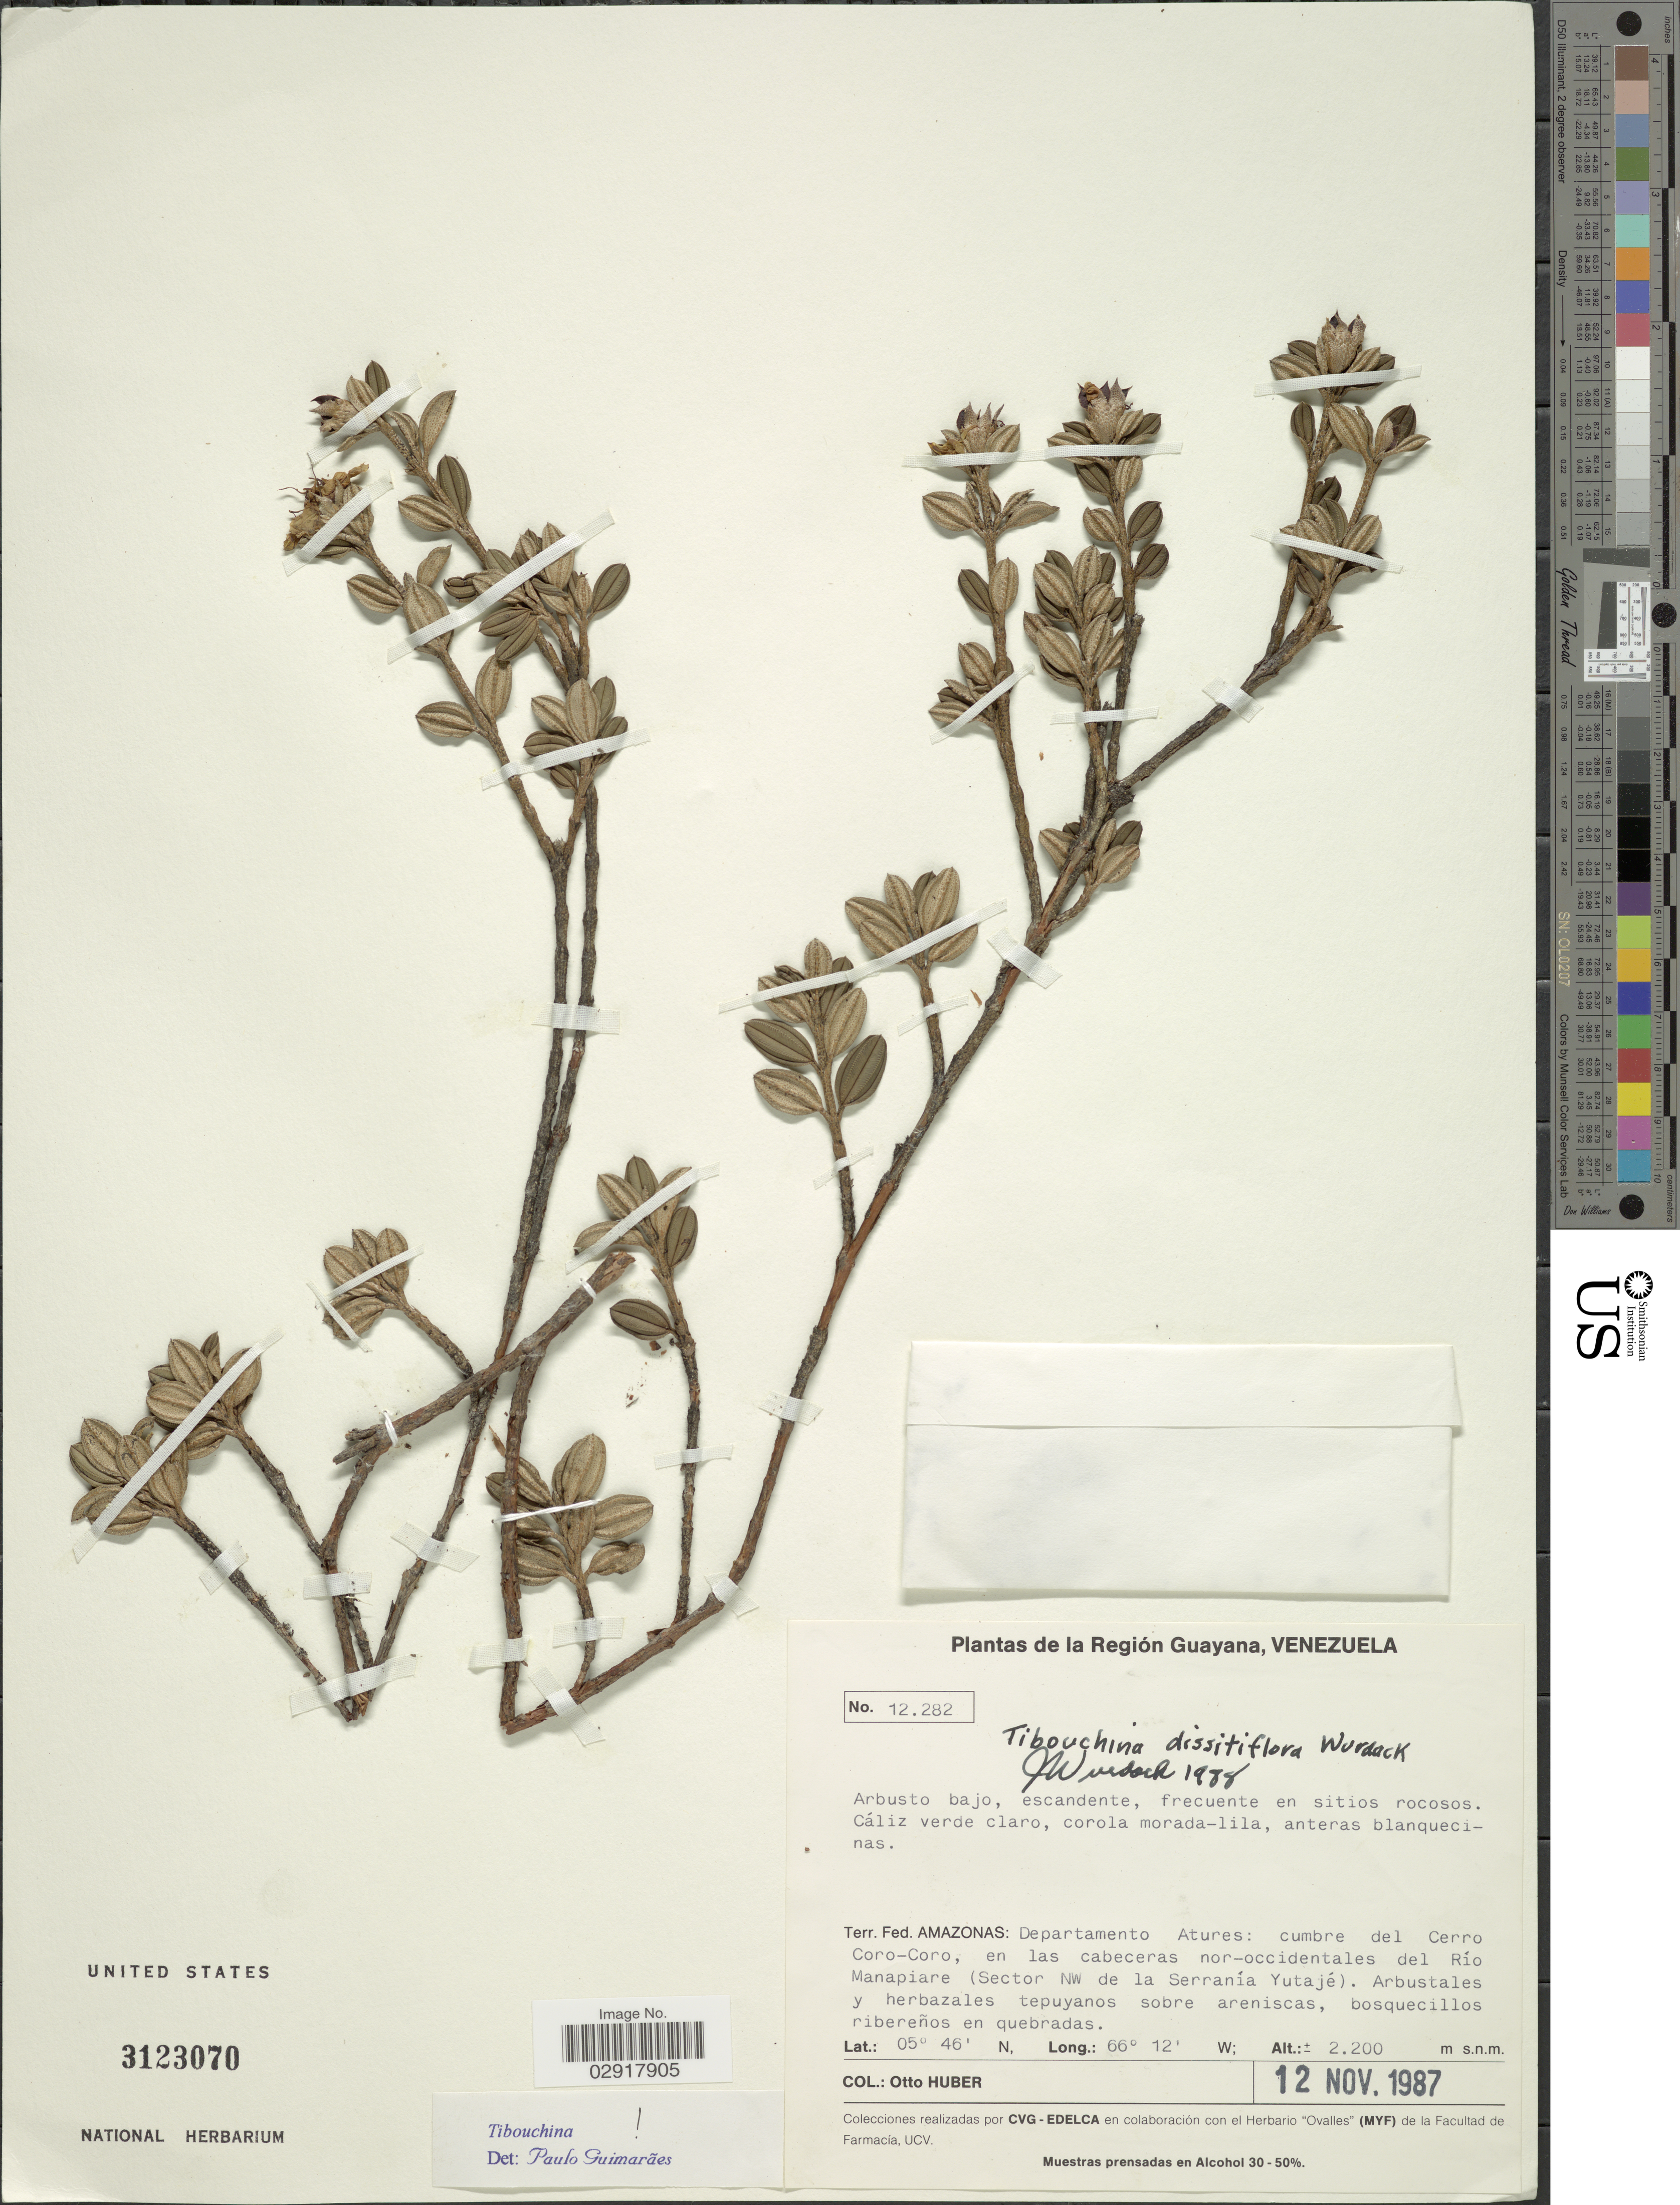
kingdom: Plantae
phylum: Tracheophyta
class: Magnoliopsida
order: Myrtales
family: Melastomataceae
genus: Tibouchina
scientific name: Tibouchina dissitiflora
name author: Wurdack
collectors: O. Huber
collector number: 12282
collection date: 1987-11-12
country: Venezuela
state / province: Amazonas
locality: Región Guayana. Terr. Fed. Amazonas: Departamento Atures: cumbre del Cerro Coro-Coro, en las cabeceras nor-occidentales del Río Manapiare (Sector NW de la Serranía Yutajé).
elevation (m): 2200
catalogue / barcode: US 3123070